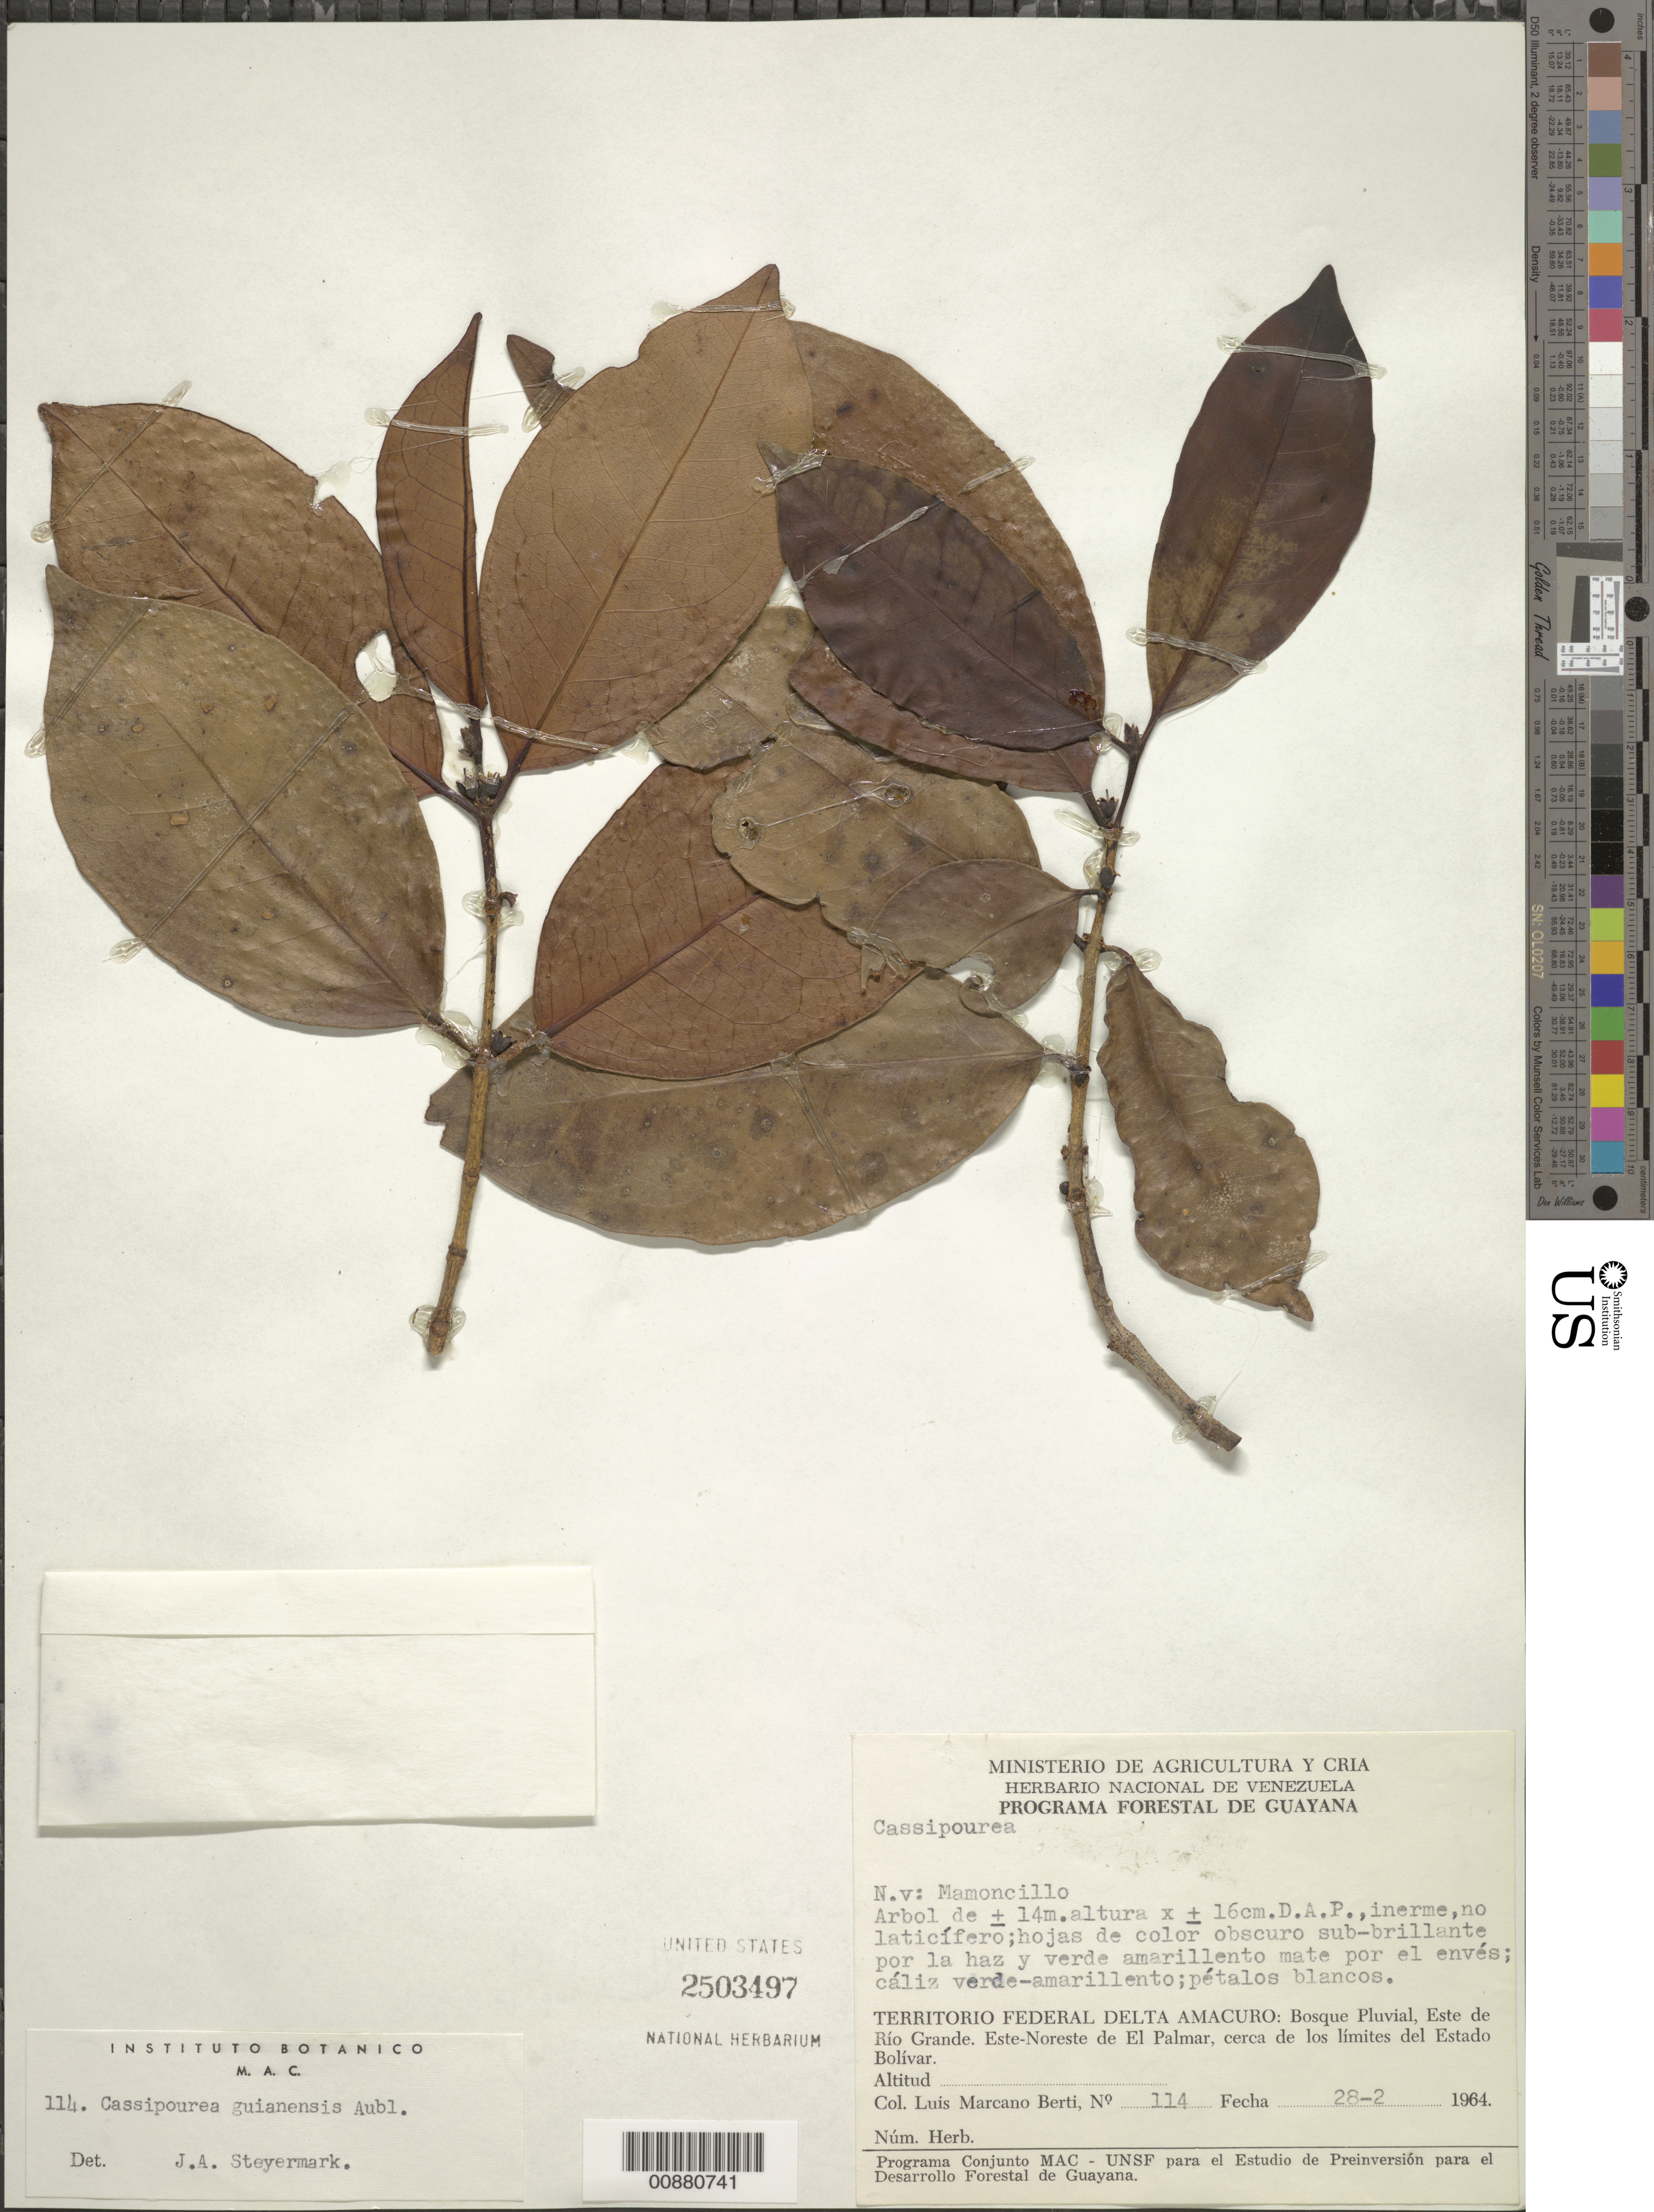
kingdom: Plantae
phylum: Tracheophyta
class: Magnoliopsida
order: Malpighiales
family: Rhizophoraceae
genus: Cassipourea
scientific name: Cassipourea guianensis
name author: Aubl.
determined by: Steyermark, Julian A., (VEN)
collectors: L. Marcano-Berti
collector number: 114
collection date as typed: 28-Feb-64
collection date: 1964-02-28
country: Venezuela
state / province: Delta Amacuro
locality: Este de Río Grande, ENE de El Palmar, cerca de los limites del Estado Bolívar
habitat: Bosque pluvial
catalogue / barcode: US 2503497